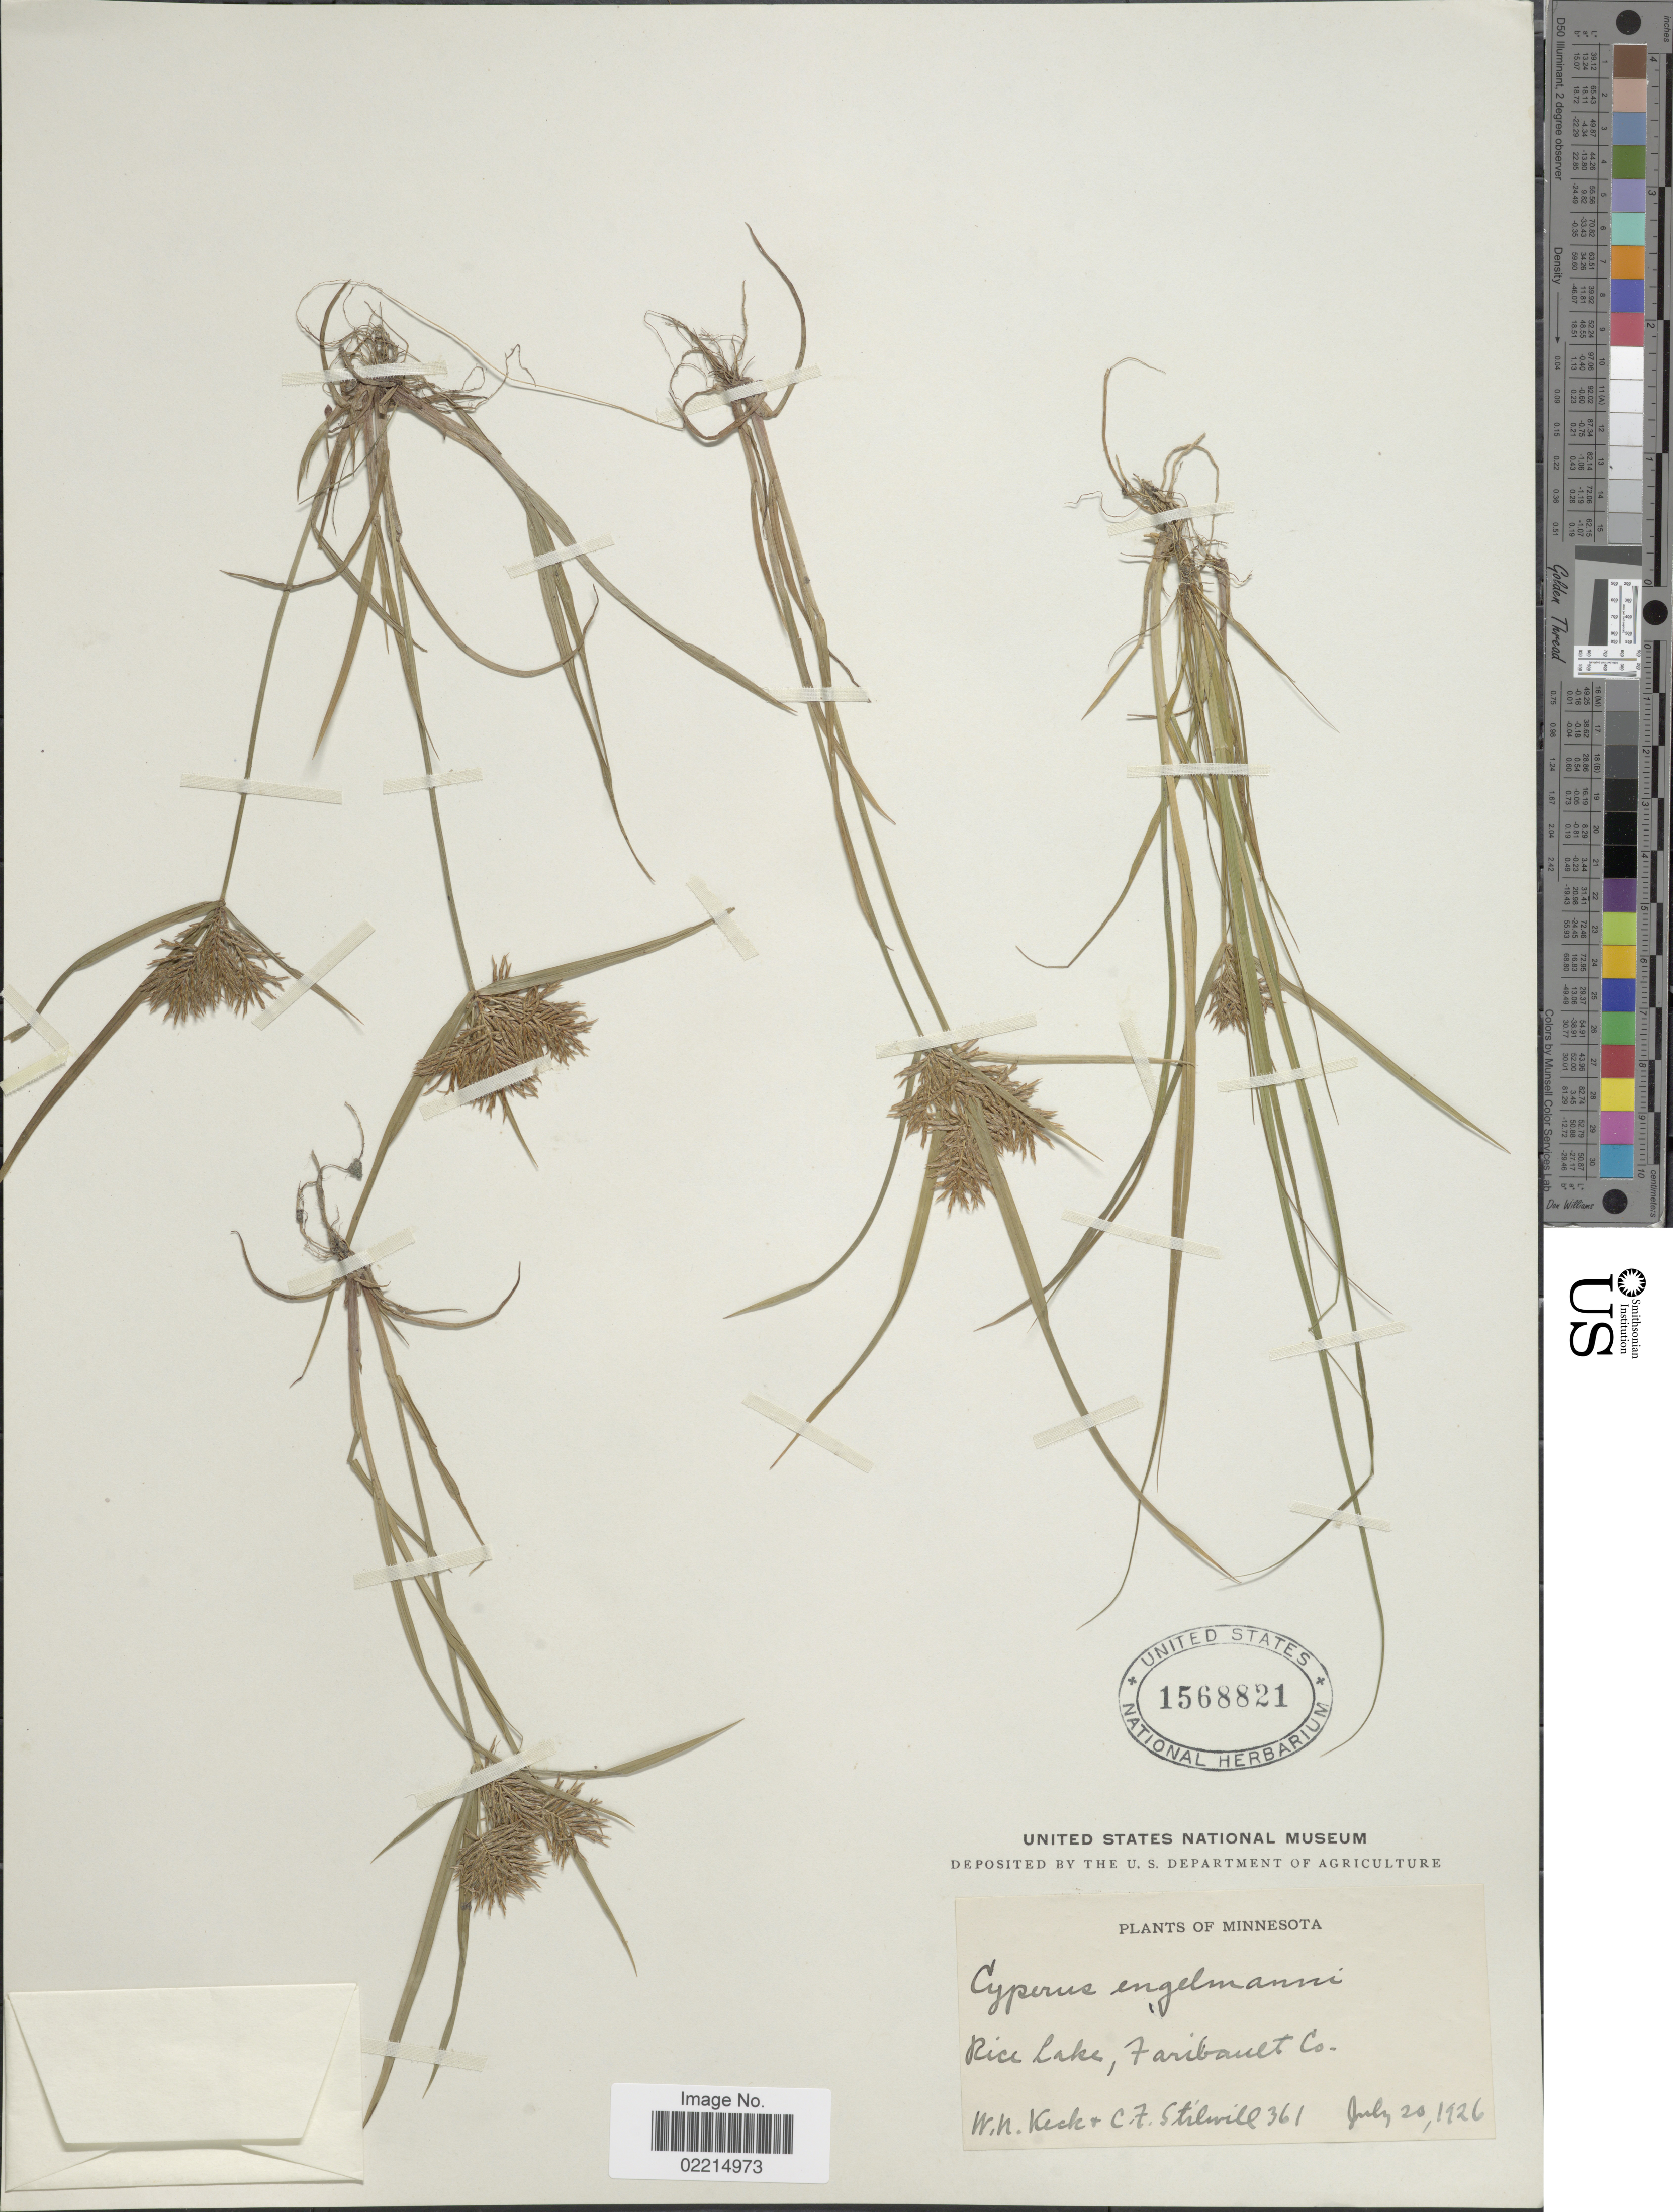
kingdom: Plantae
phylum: Tracheophyta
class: Liliopsida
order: Poales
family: Cyperaceae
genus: Cyperus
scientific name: Cyperus engelmannii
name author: Steud.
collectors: W. Keck & C. Stilwill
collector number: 361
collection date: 1926-07-20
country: United States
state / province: Minnesota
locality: Rice Lake, Faribault Co.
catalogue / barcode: US 1568821